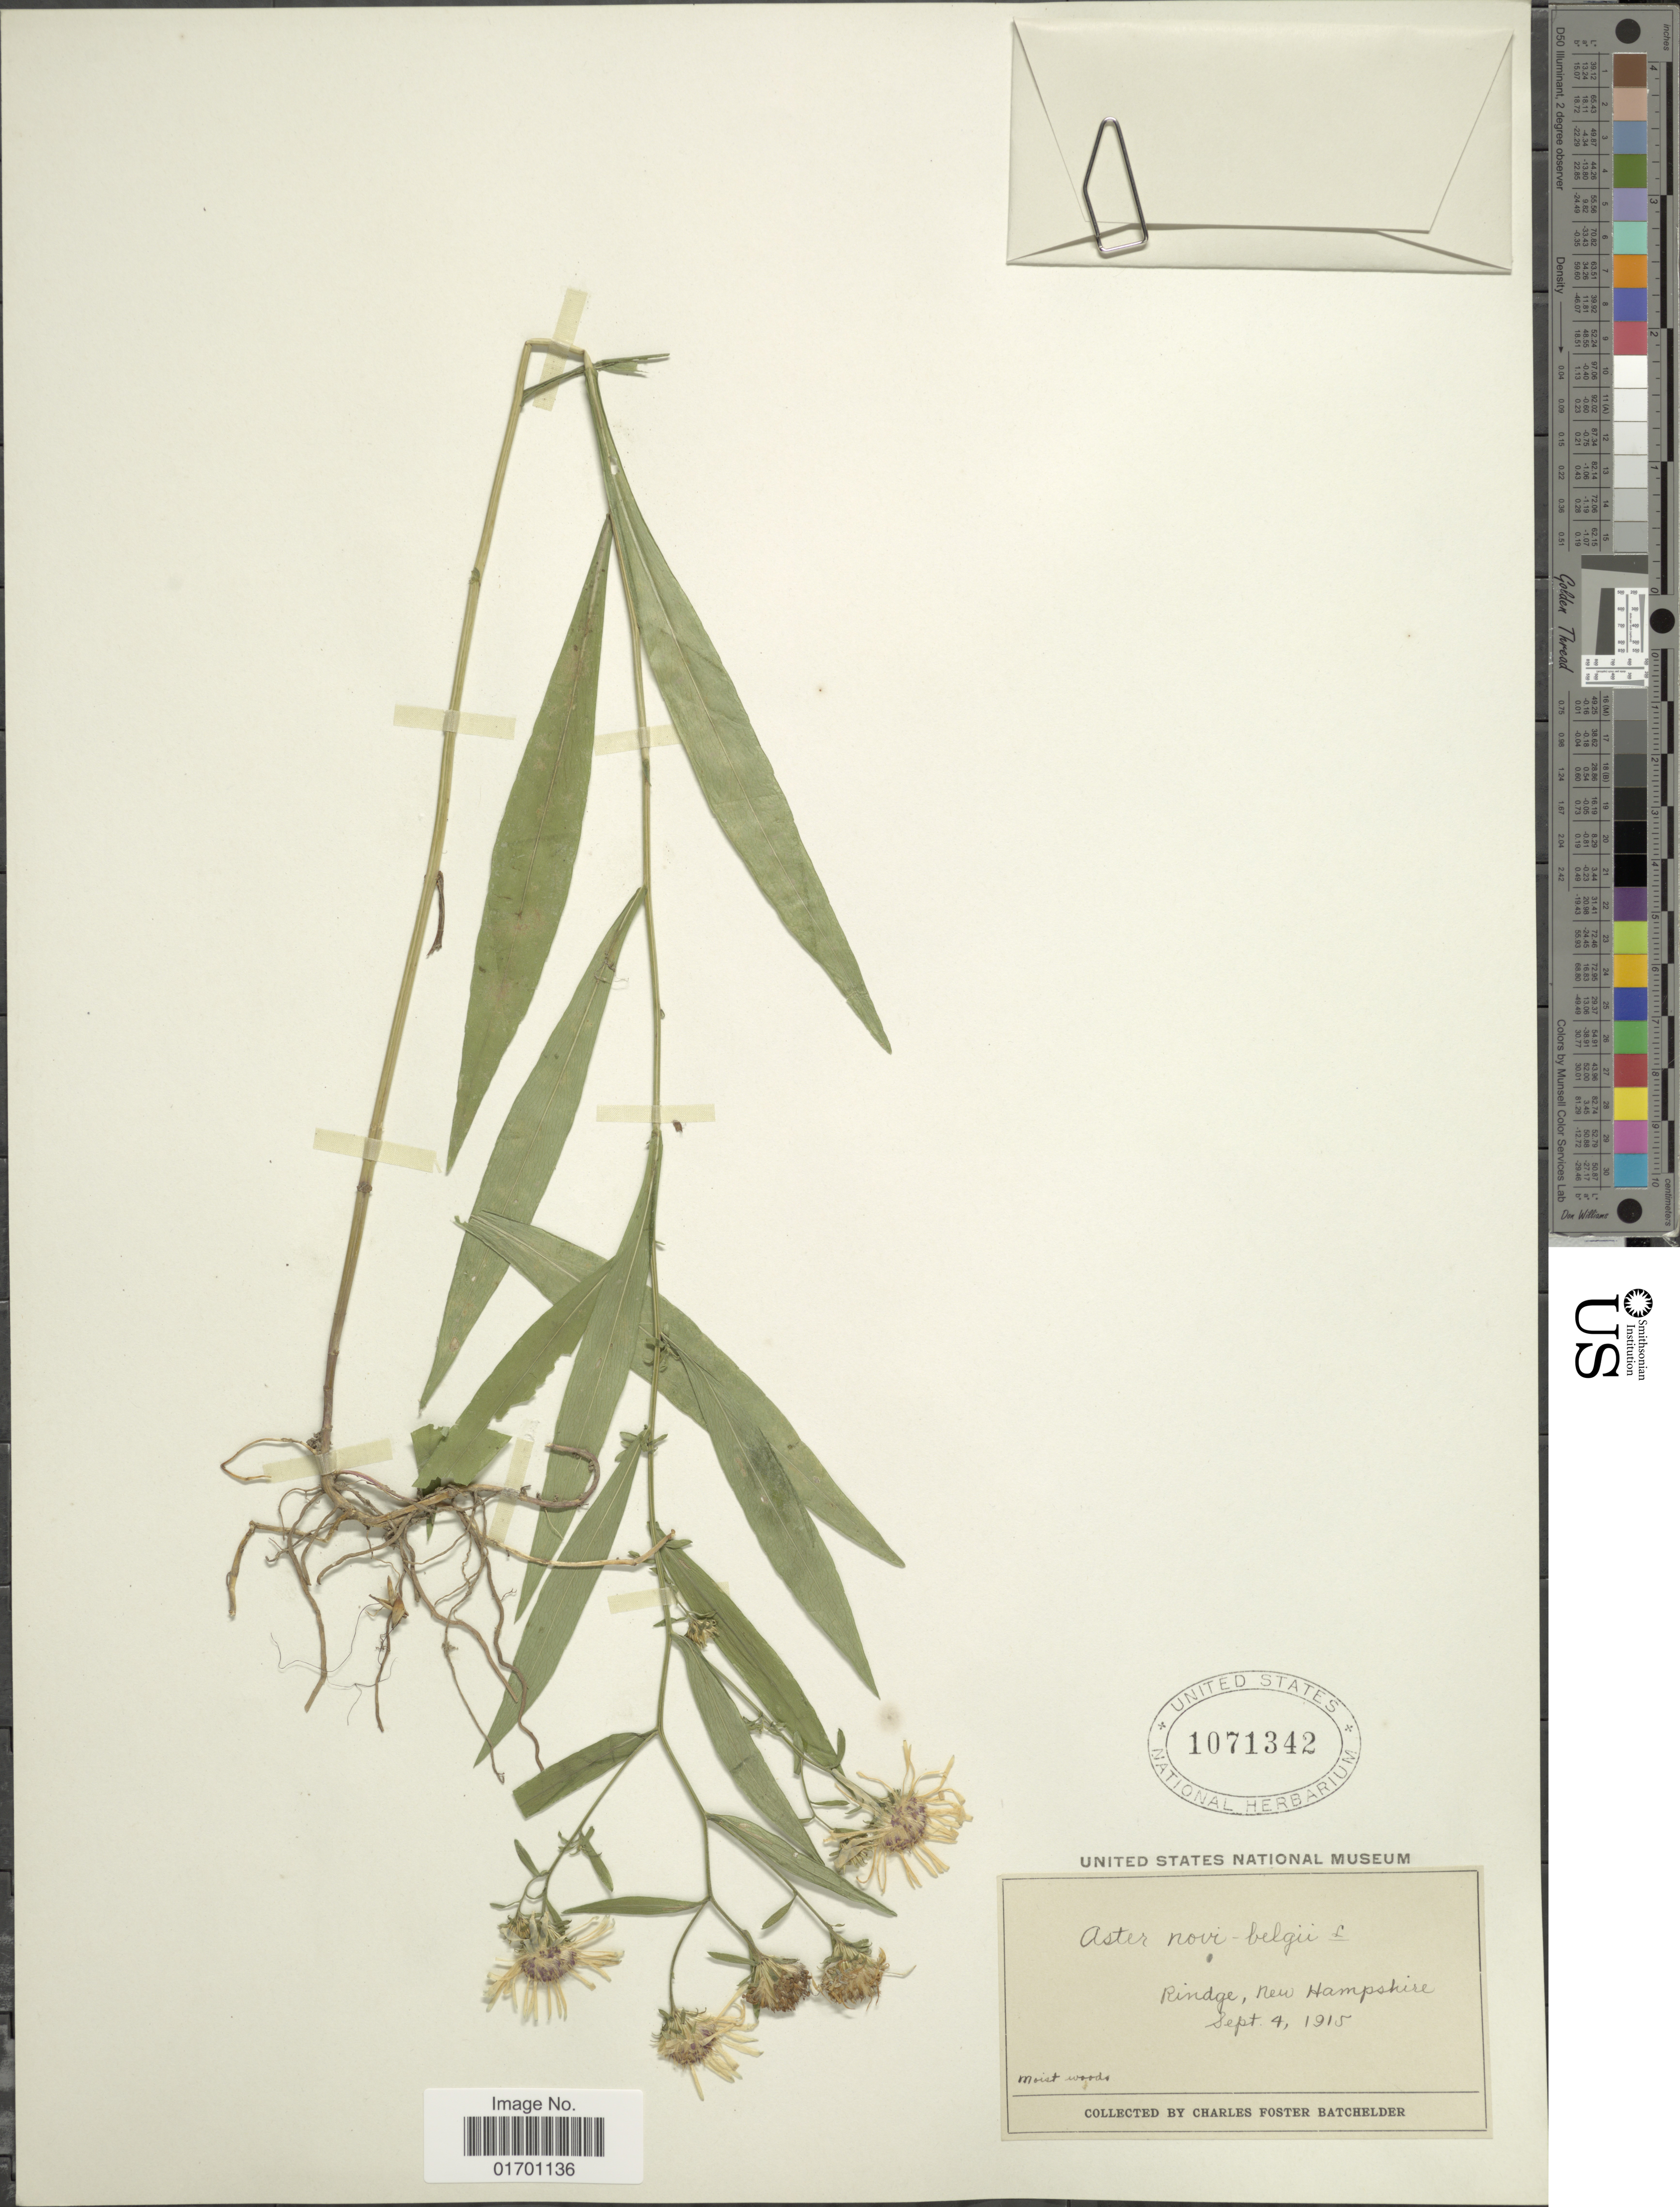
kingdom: Plantae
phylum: Tracheophyta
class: Magnoliopsida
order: Asterales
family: Asteraceae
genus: Symphyotrichum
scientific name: Symphyotrichum novi-belgii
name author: (L.) G.L. Nesom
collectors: C. Batchelder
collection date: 1915-09-04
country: United States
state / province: New Hampshire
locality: Rindge.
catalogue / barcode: US 1071342